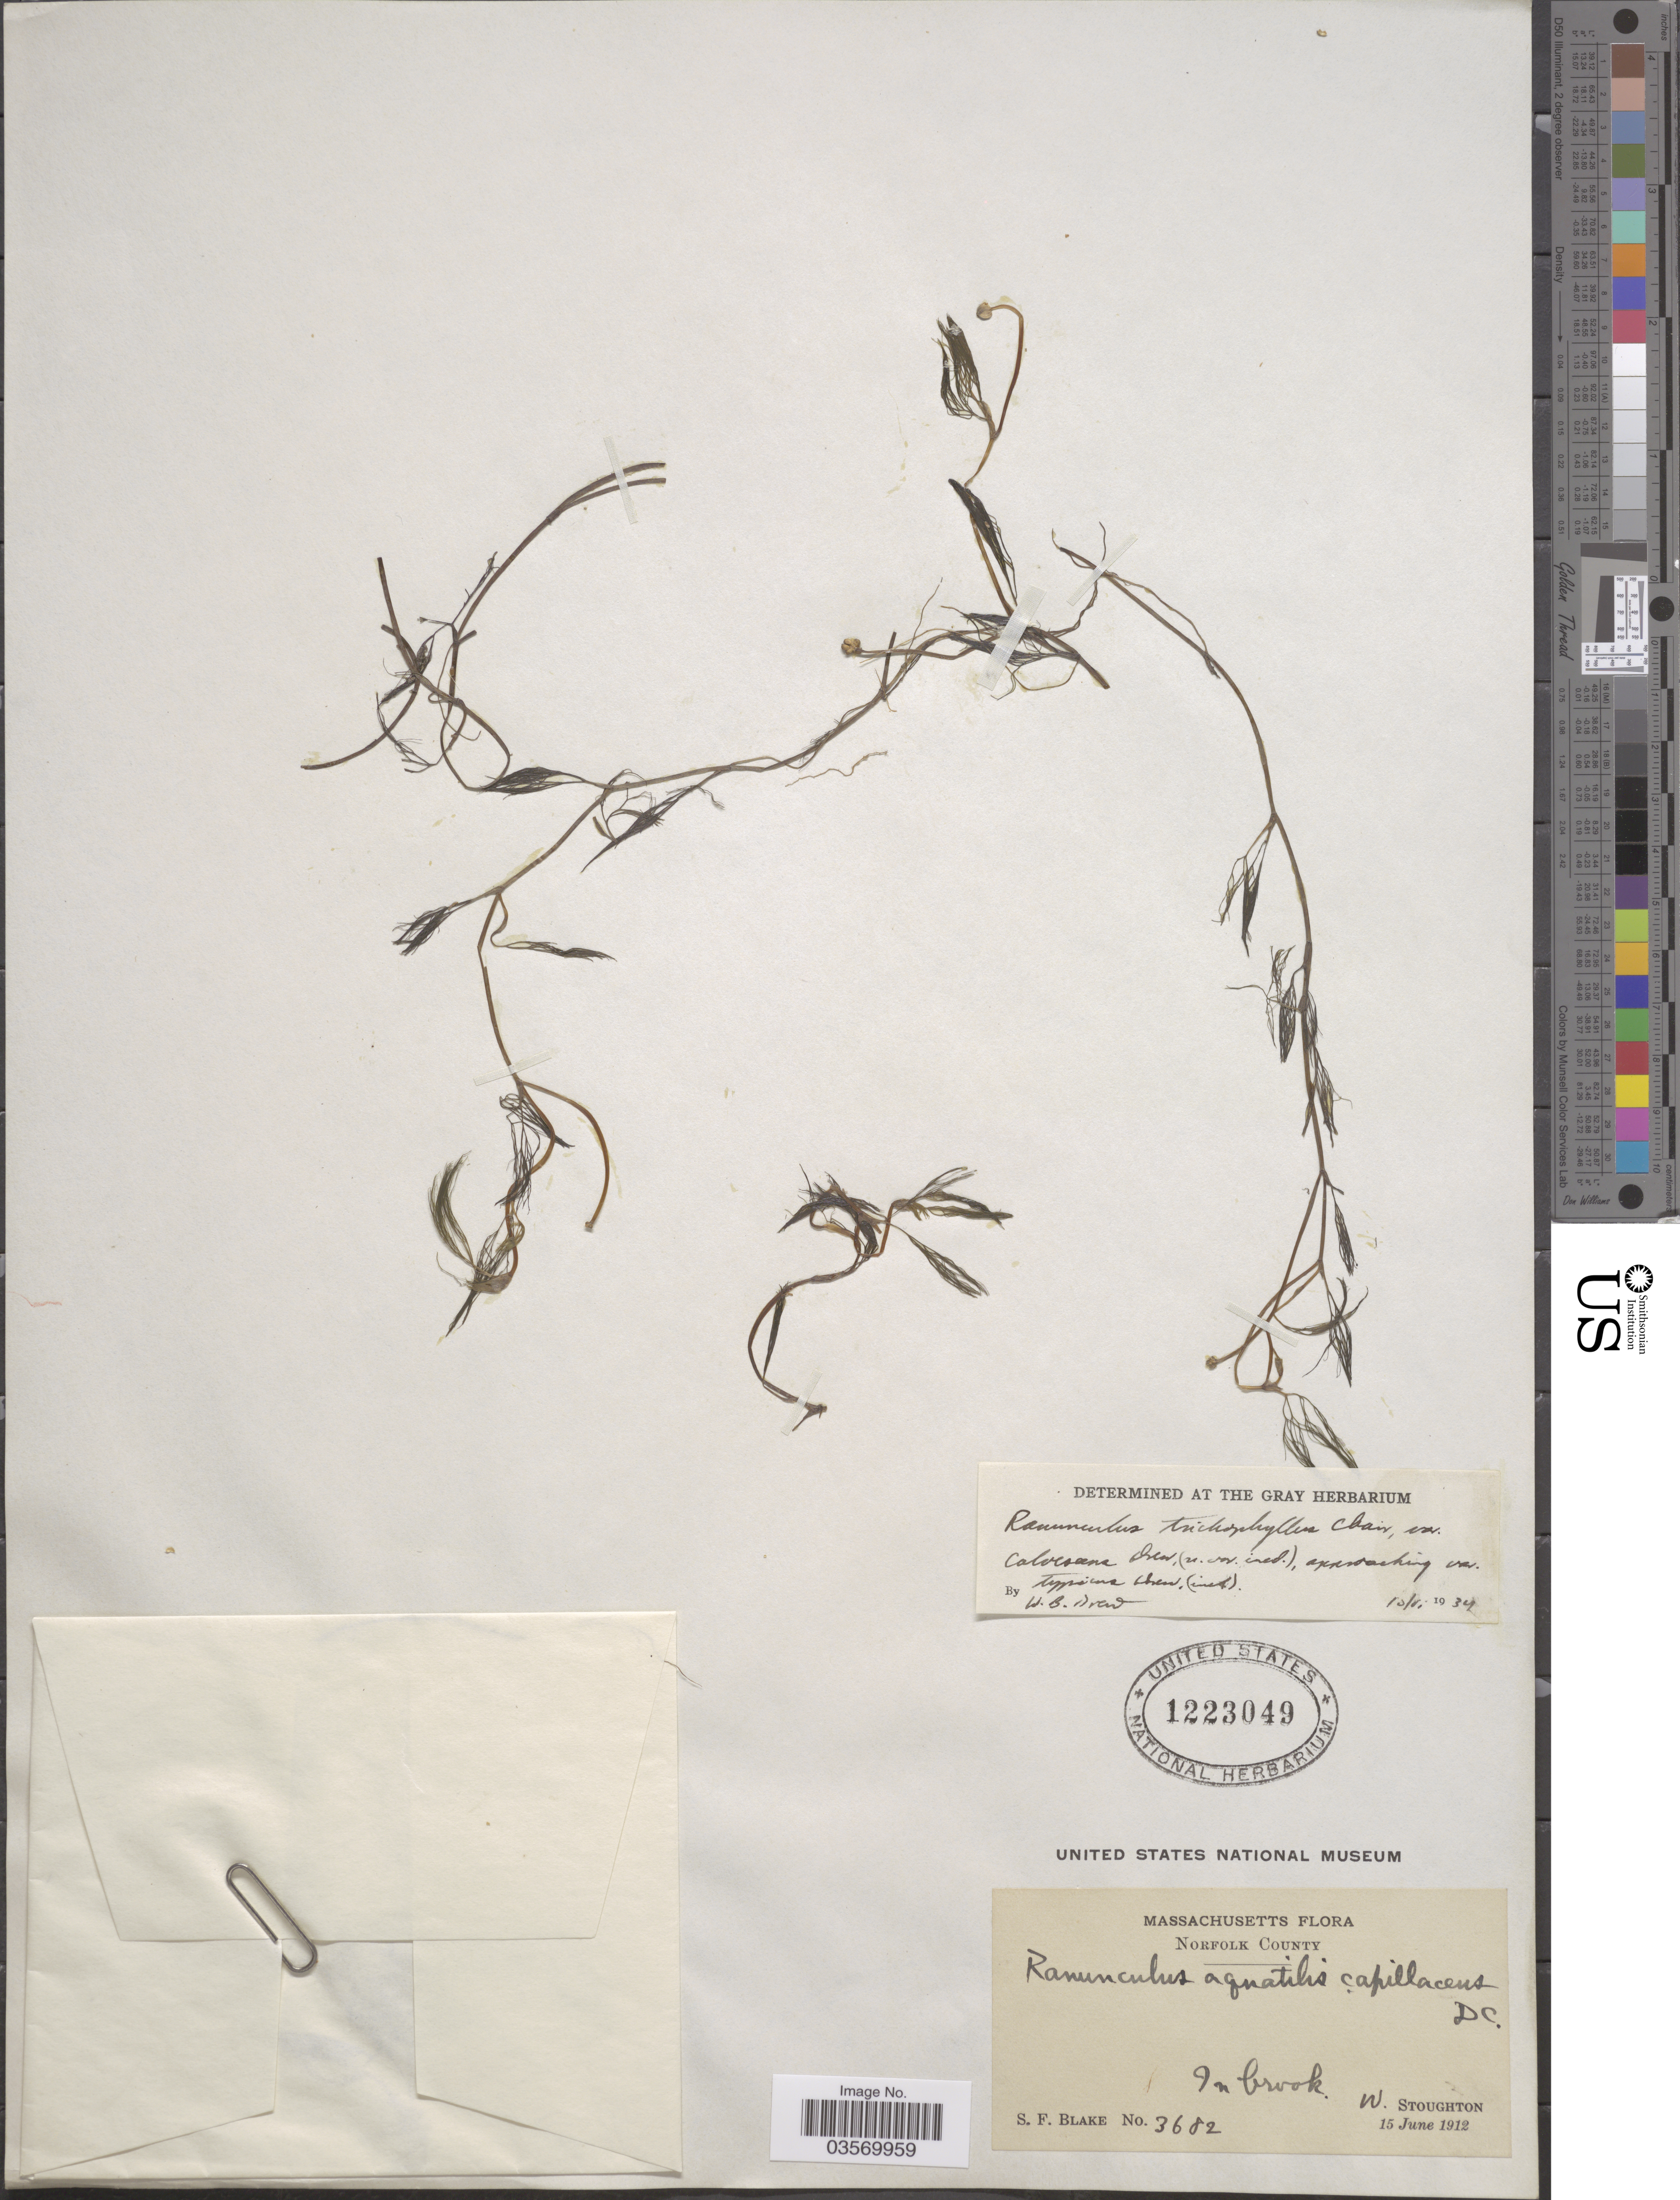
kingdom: Plantae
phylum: Tracheophyta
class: Magnoliopsida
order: Ranunculales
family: Ranunculaceae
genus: Ranunculus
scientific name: Ranunculus trichophyllus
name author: Chaix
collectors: S. Blake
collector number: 3682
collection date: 1912-06-15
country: United States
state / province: Massachusetts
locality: Norfolk County. In brook W. Stoughton.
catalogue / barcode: US 1223049